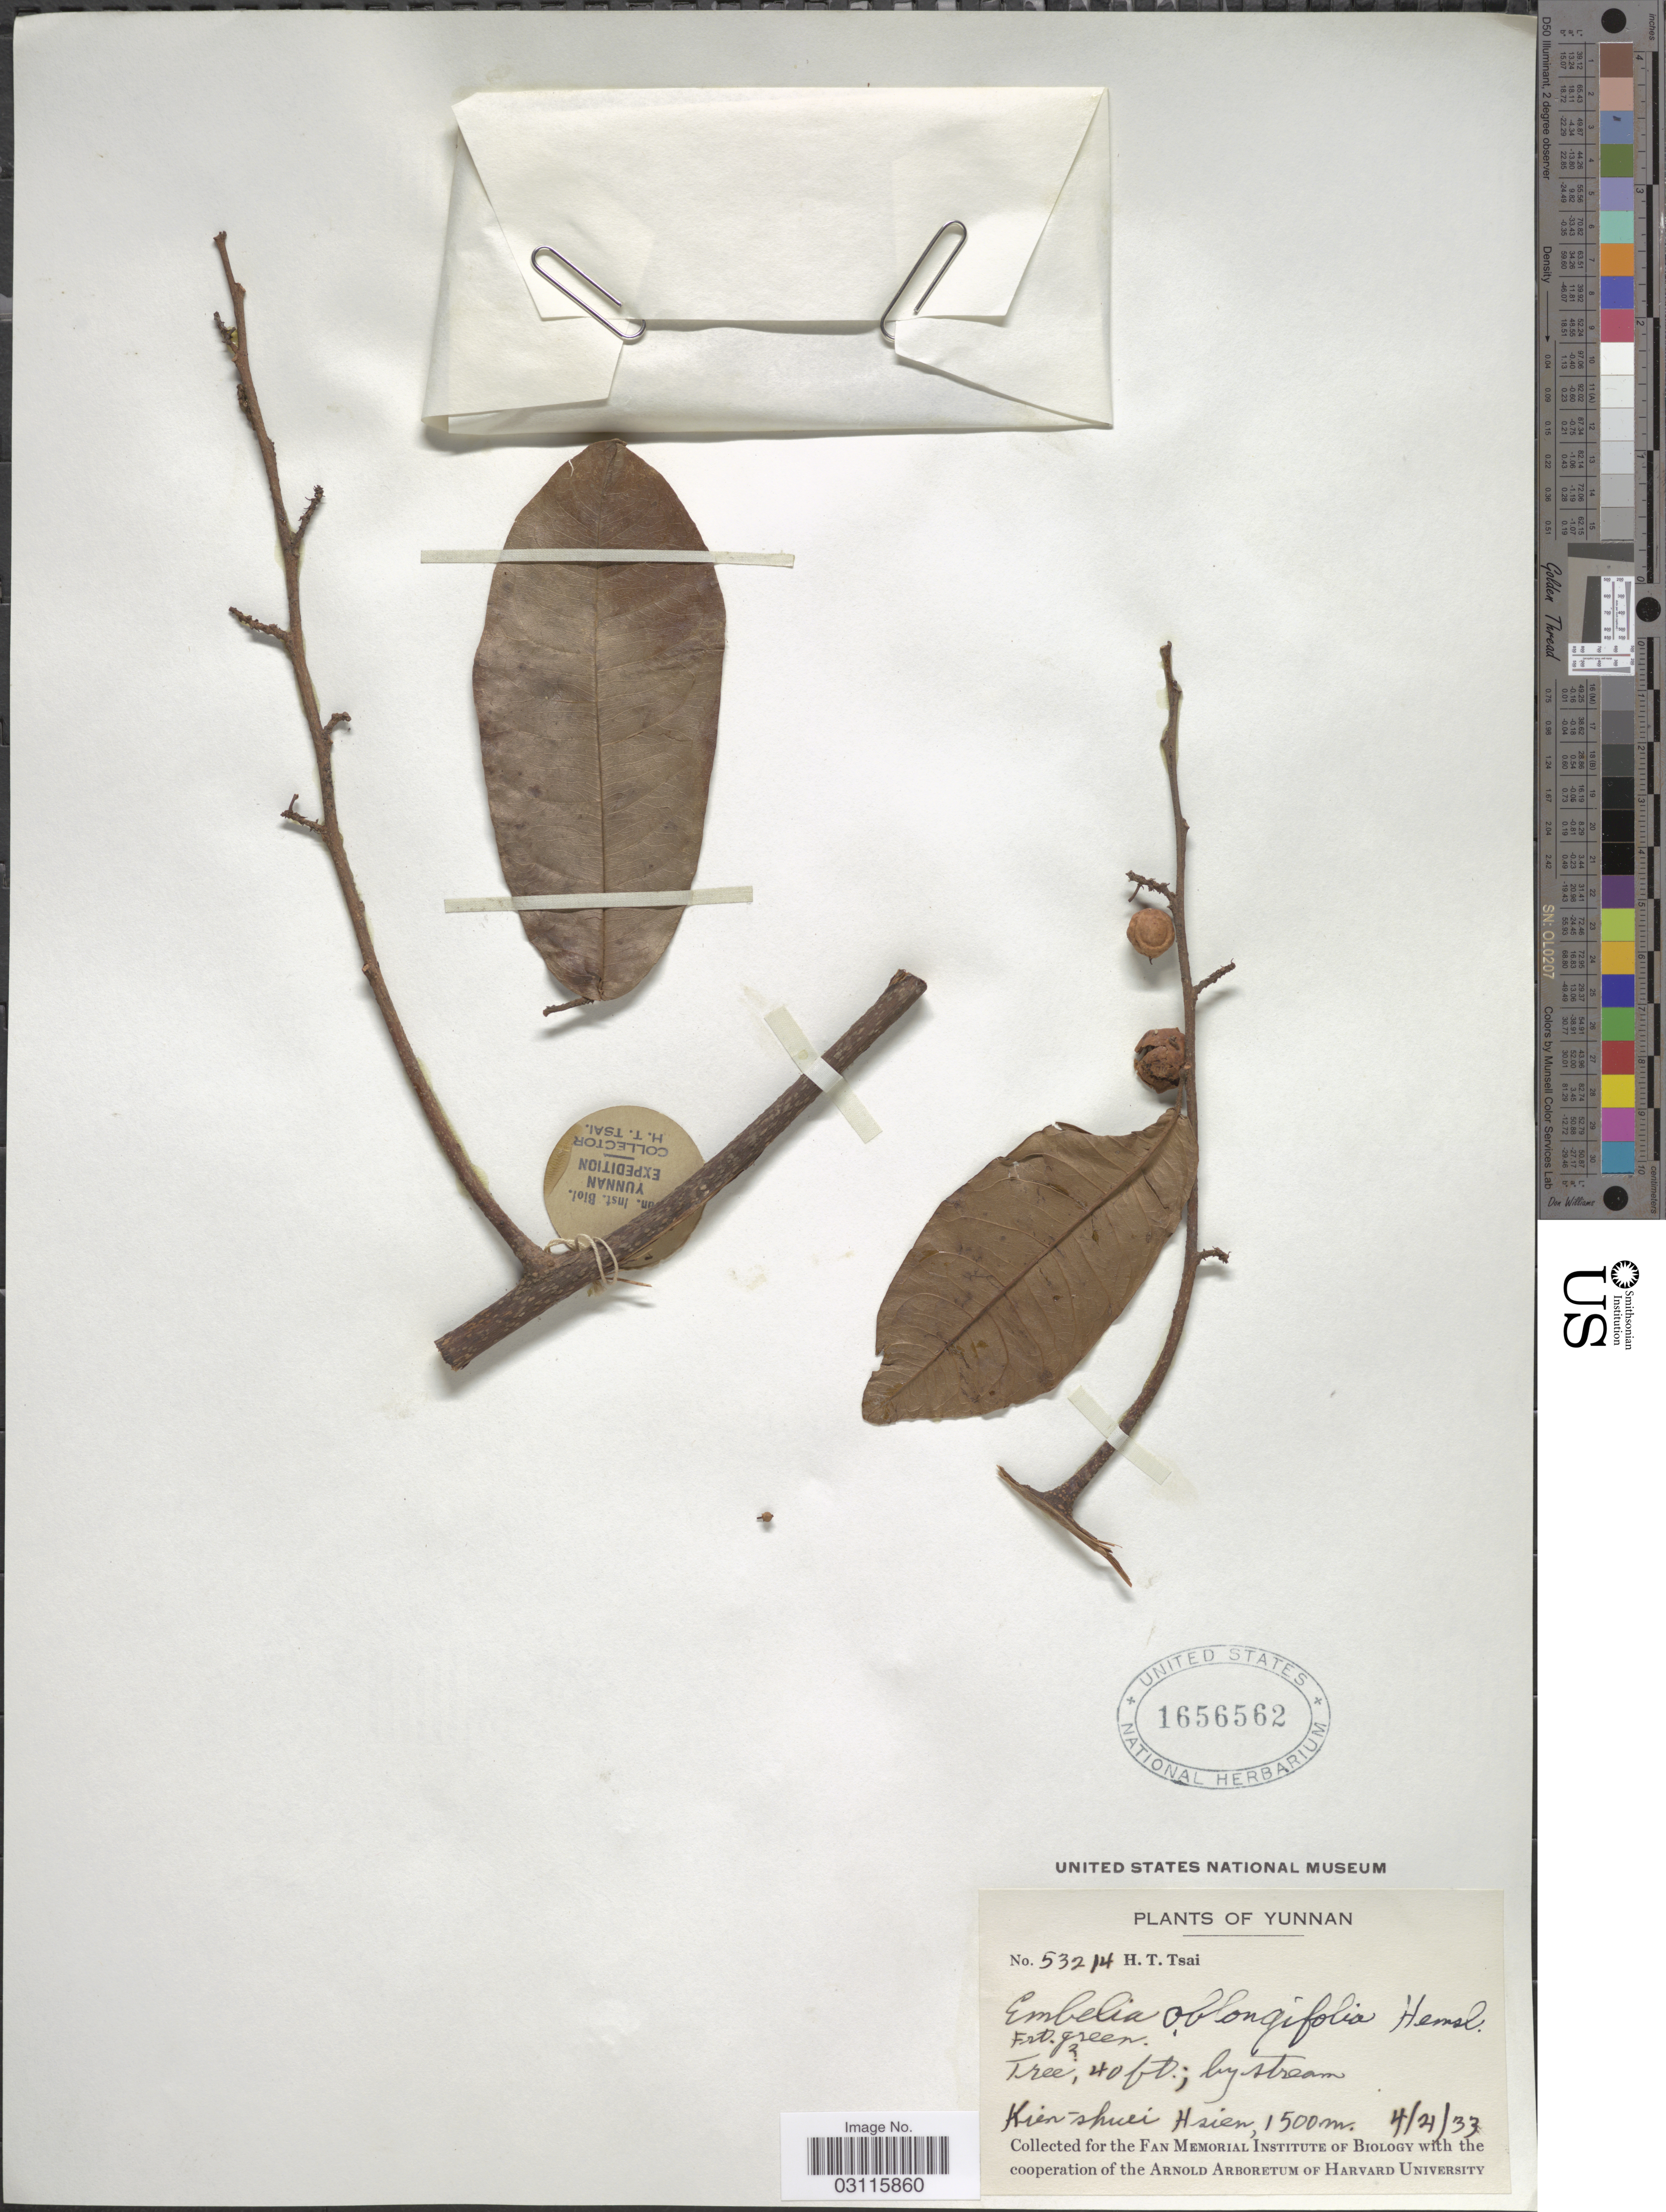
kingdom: Plantae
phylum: Tracheophyta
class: Magnoliopsida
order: Ericales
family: Primulaceae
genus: Embelia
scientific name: Embelia oblongifolia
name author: Hemsl.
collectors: H. Tsai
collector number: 53214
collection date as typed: Transcribed d/m/y: 4/4/33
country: China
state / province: Yunnan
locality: By Stream. Kien-shuei Hsien.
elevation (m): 1500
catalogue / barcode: US 1656562